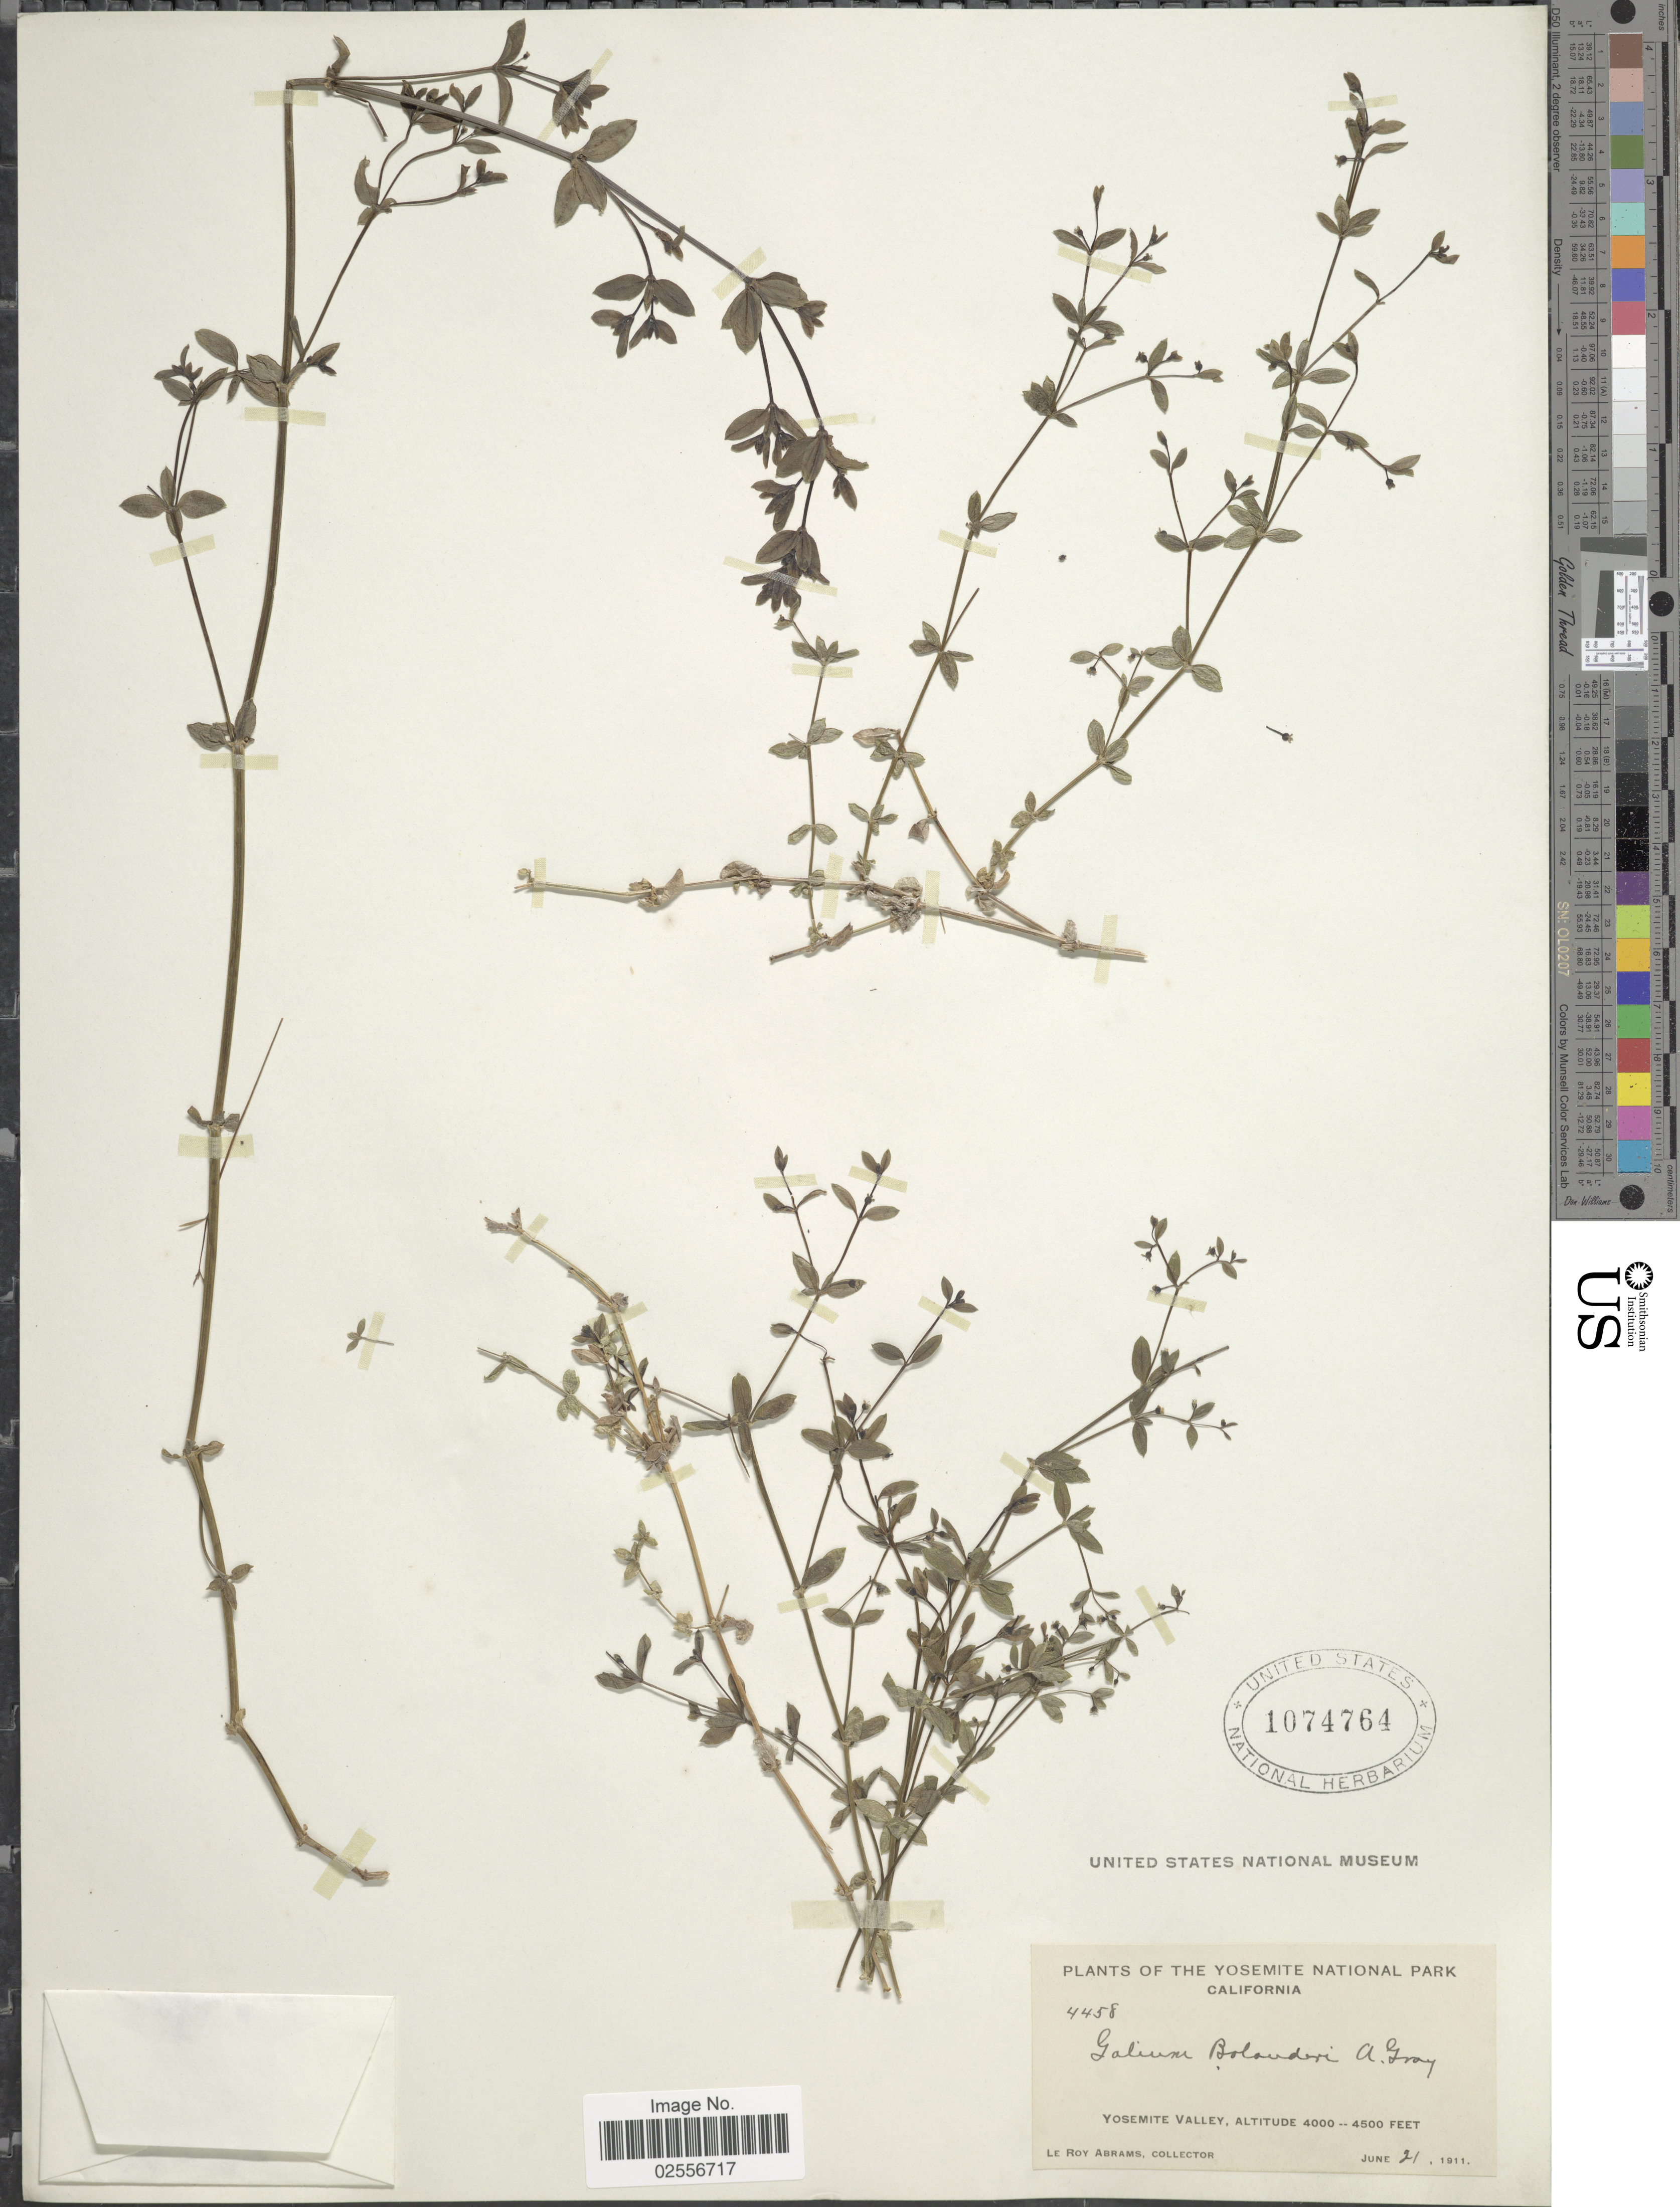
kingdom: Plantae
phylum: Tracheophyta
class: Magnoliopsida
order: Gentianales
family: Rubiaceae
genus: Galium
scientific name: Galium bolanderi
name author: A. Gray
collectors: L. Abrams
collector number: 4458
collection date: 1911-06-21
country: United States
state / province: California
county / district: Mariposa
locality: Yosemite National Park. Yosemite Valley.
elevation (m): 1219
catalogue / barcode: US 1074764